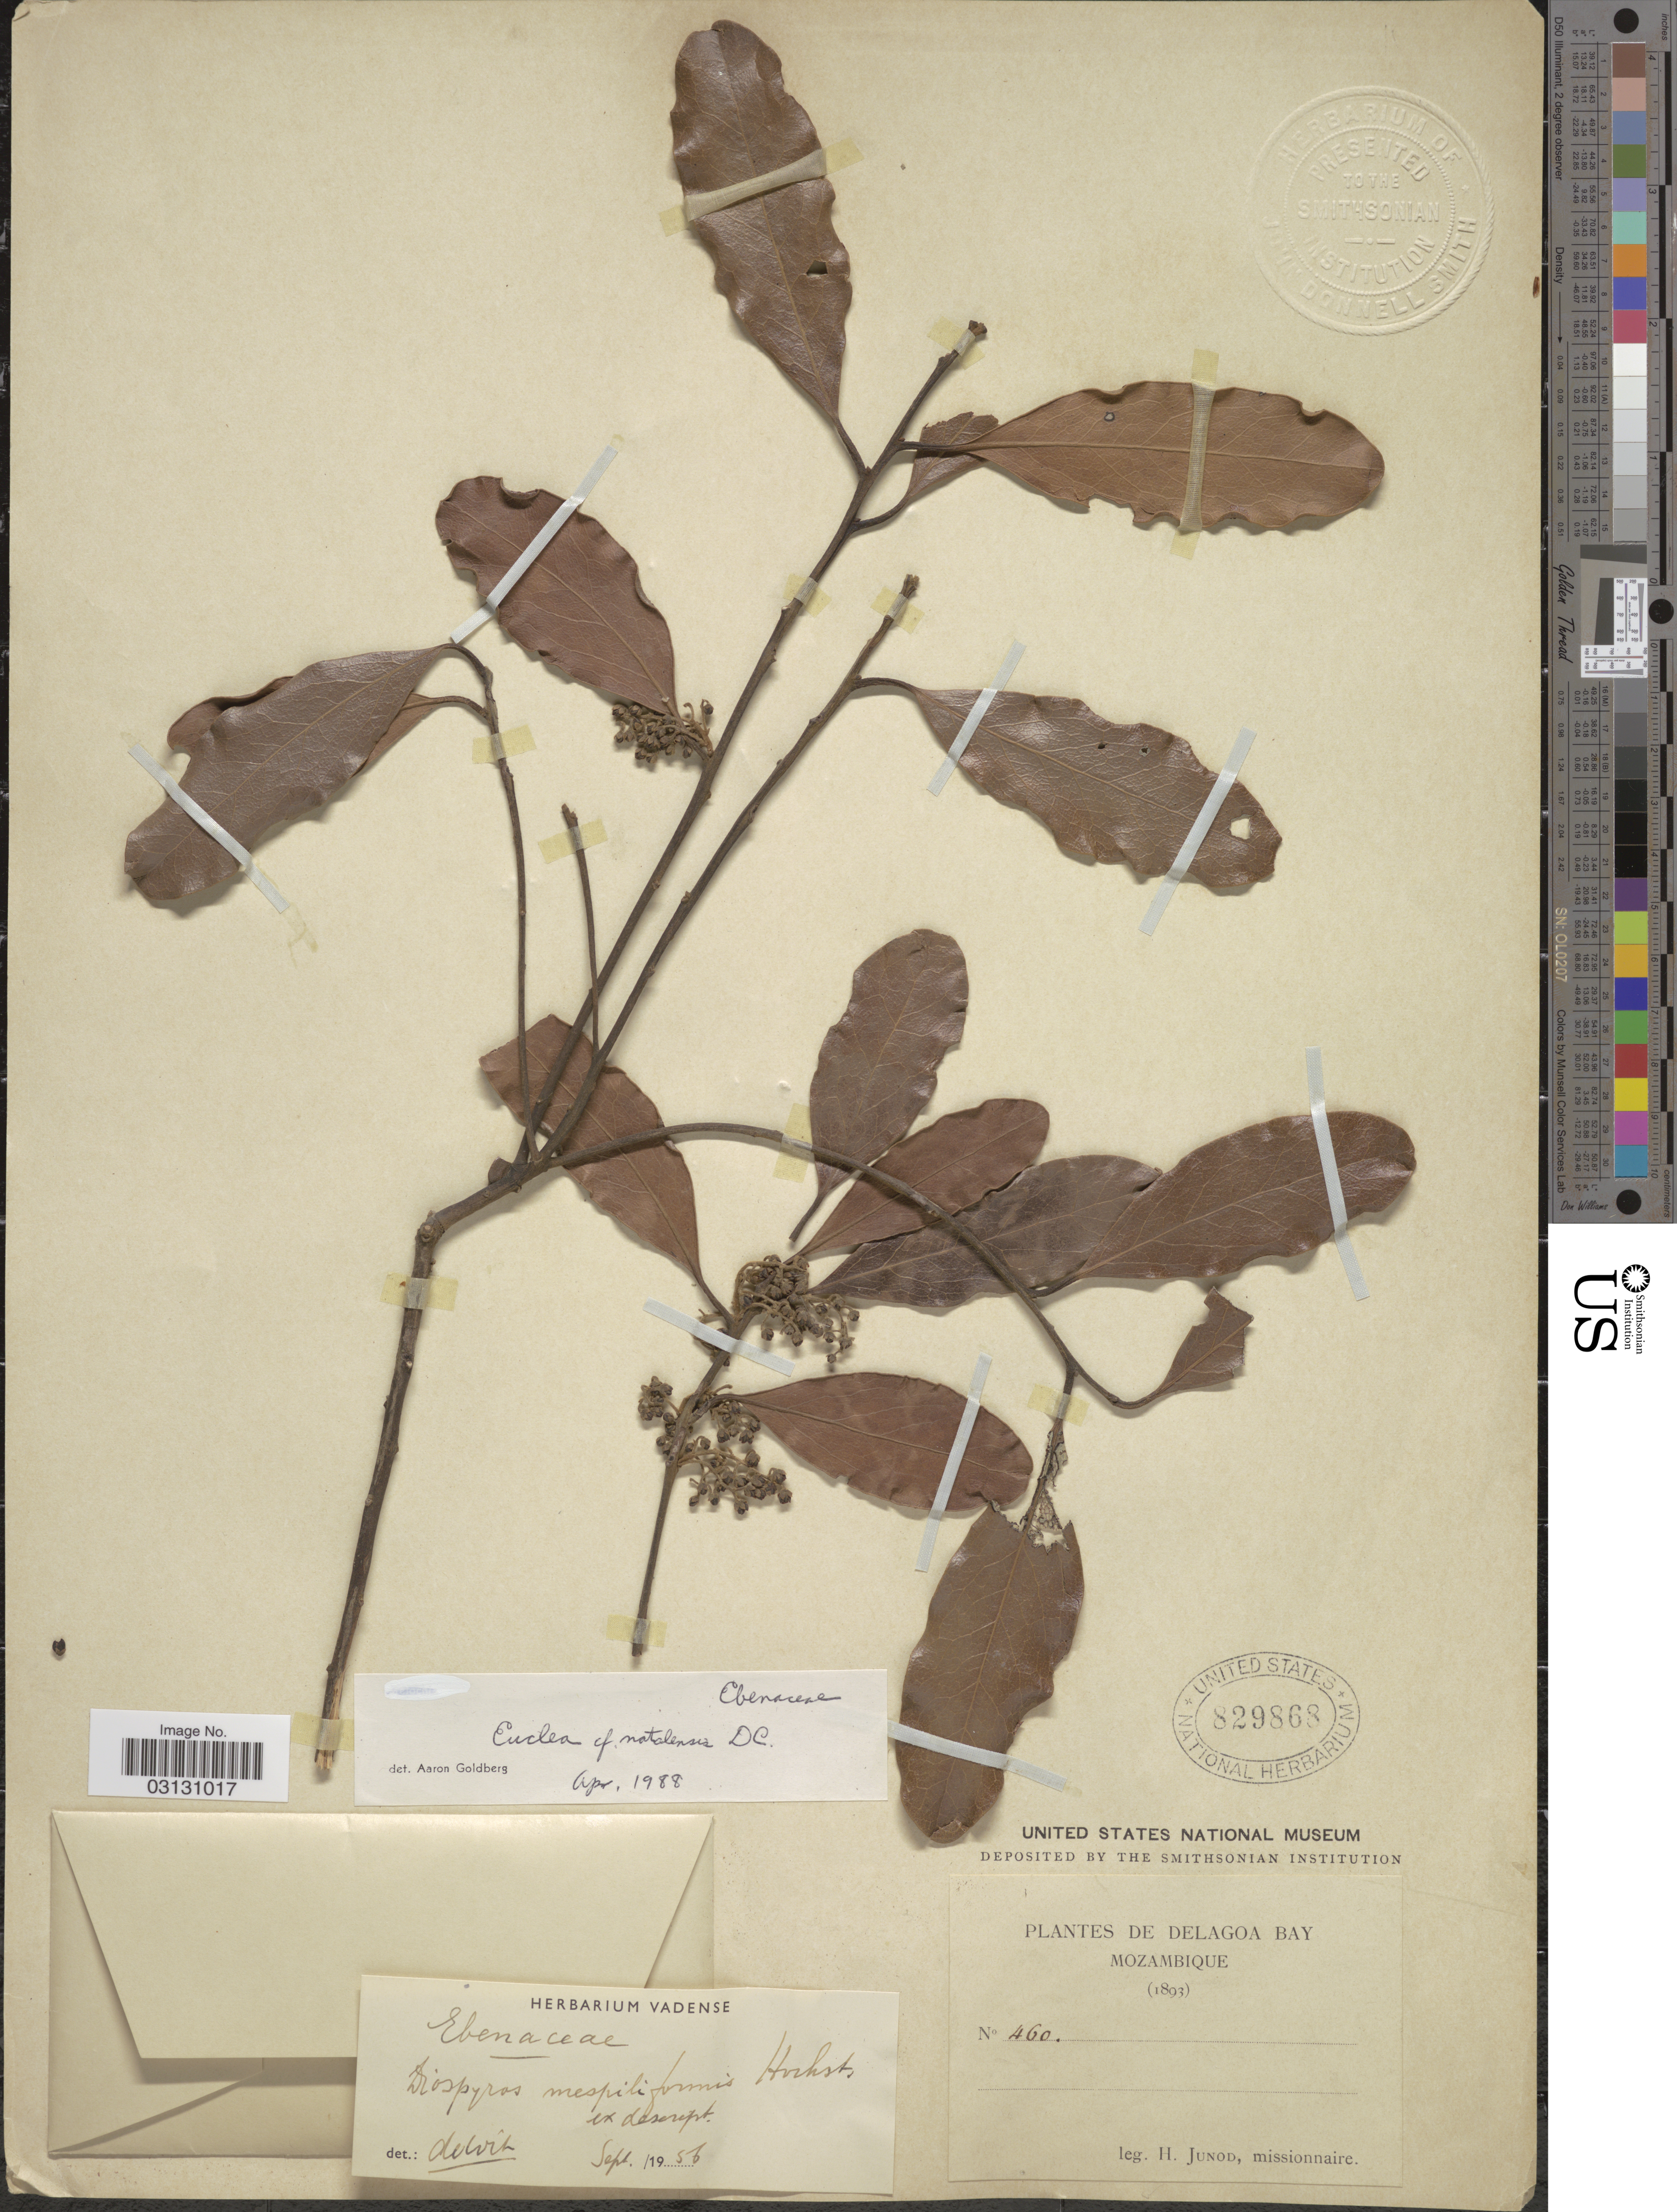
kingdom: Plantae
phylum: Tracheophyta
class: Magnoliopsida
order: Ericales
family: Ebenaceae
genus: Euclea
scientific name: Euclea natalensis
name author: A. DC.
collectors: H. Junod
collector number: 460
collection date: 1893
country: Mozambique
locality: Delagoa Bay.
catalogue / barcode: US 829868